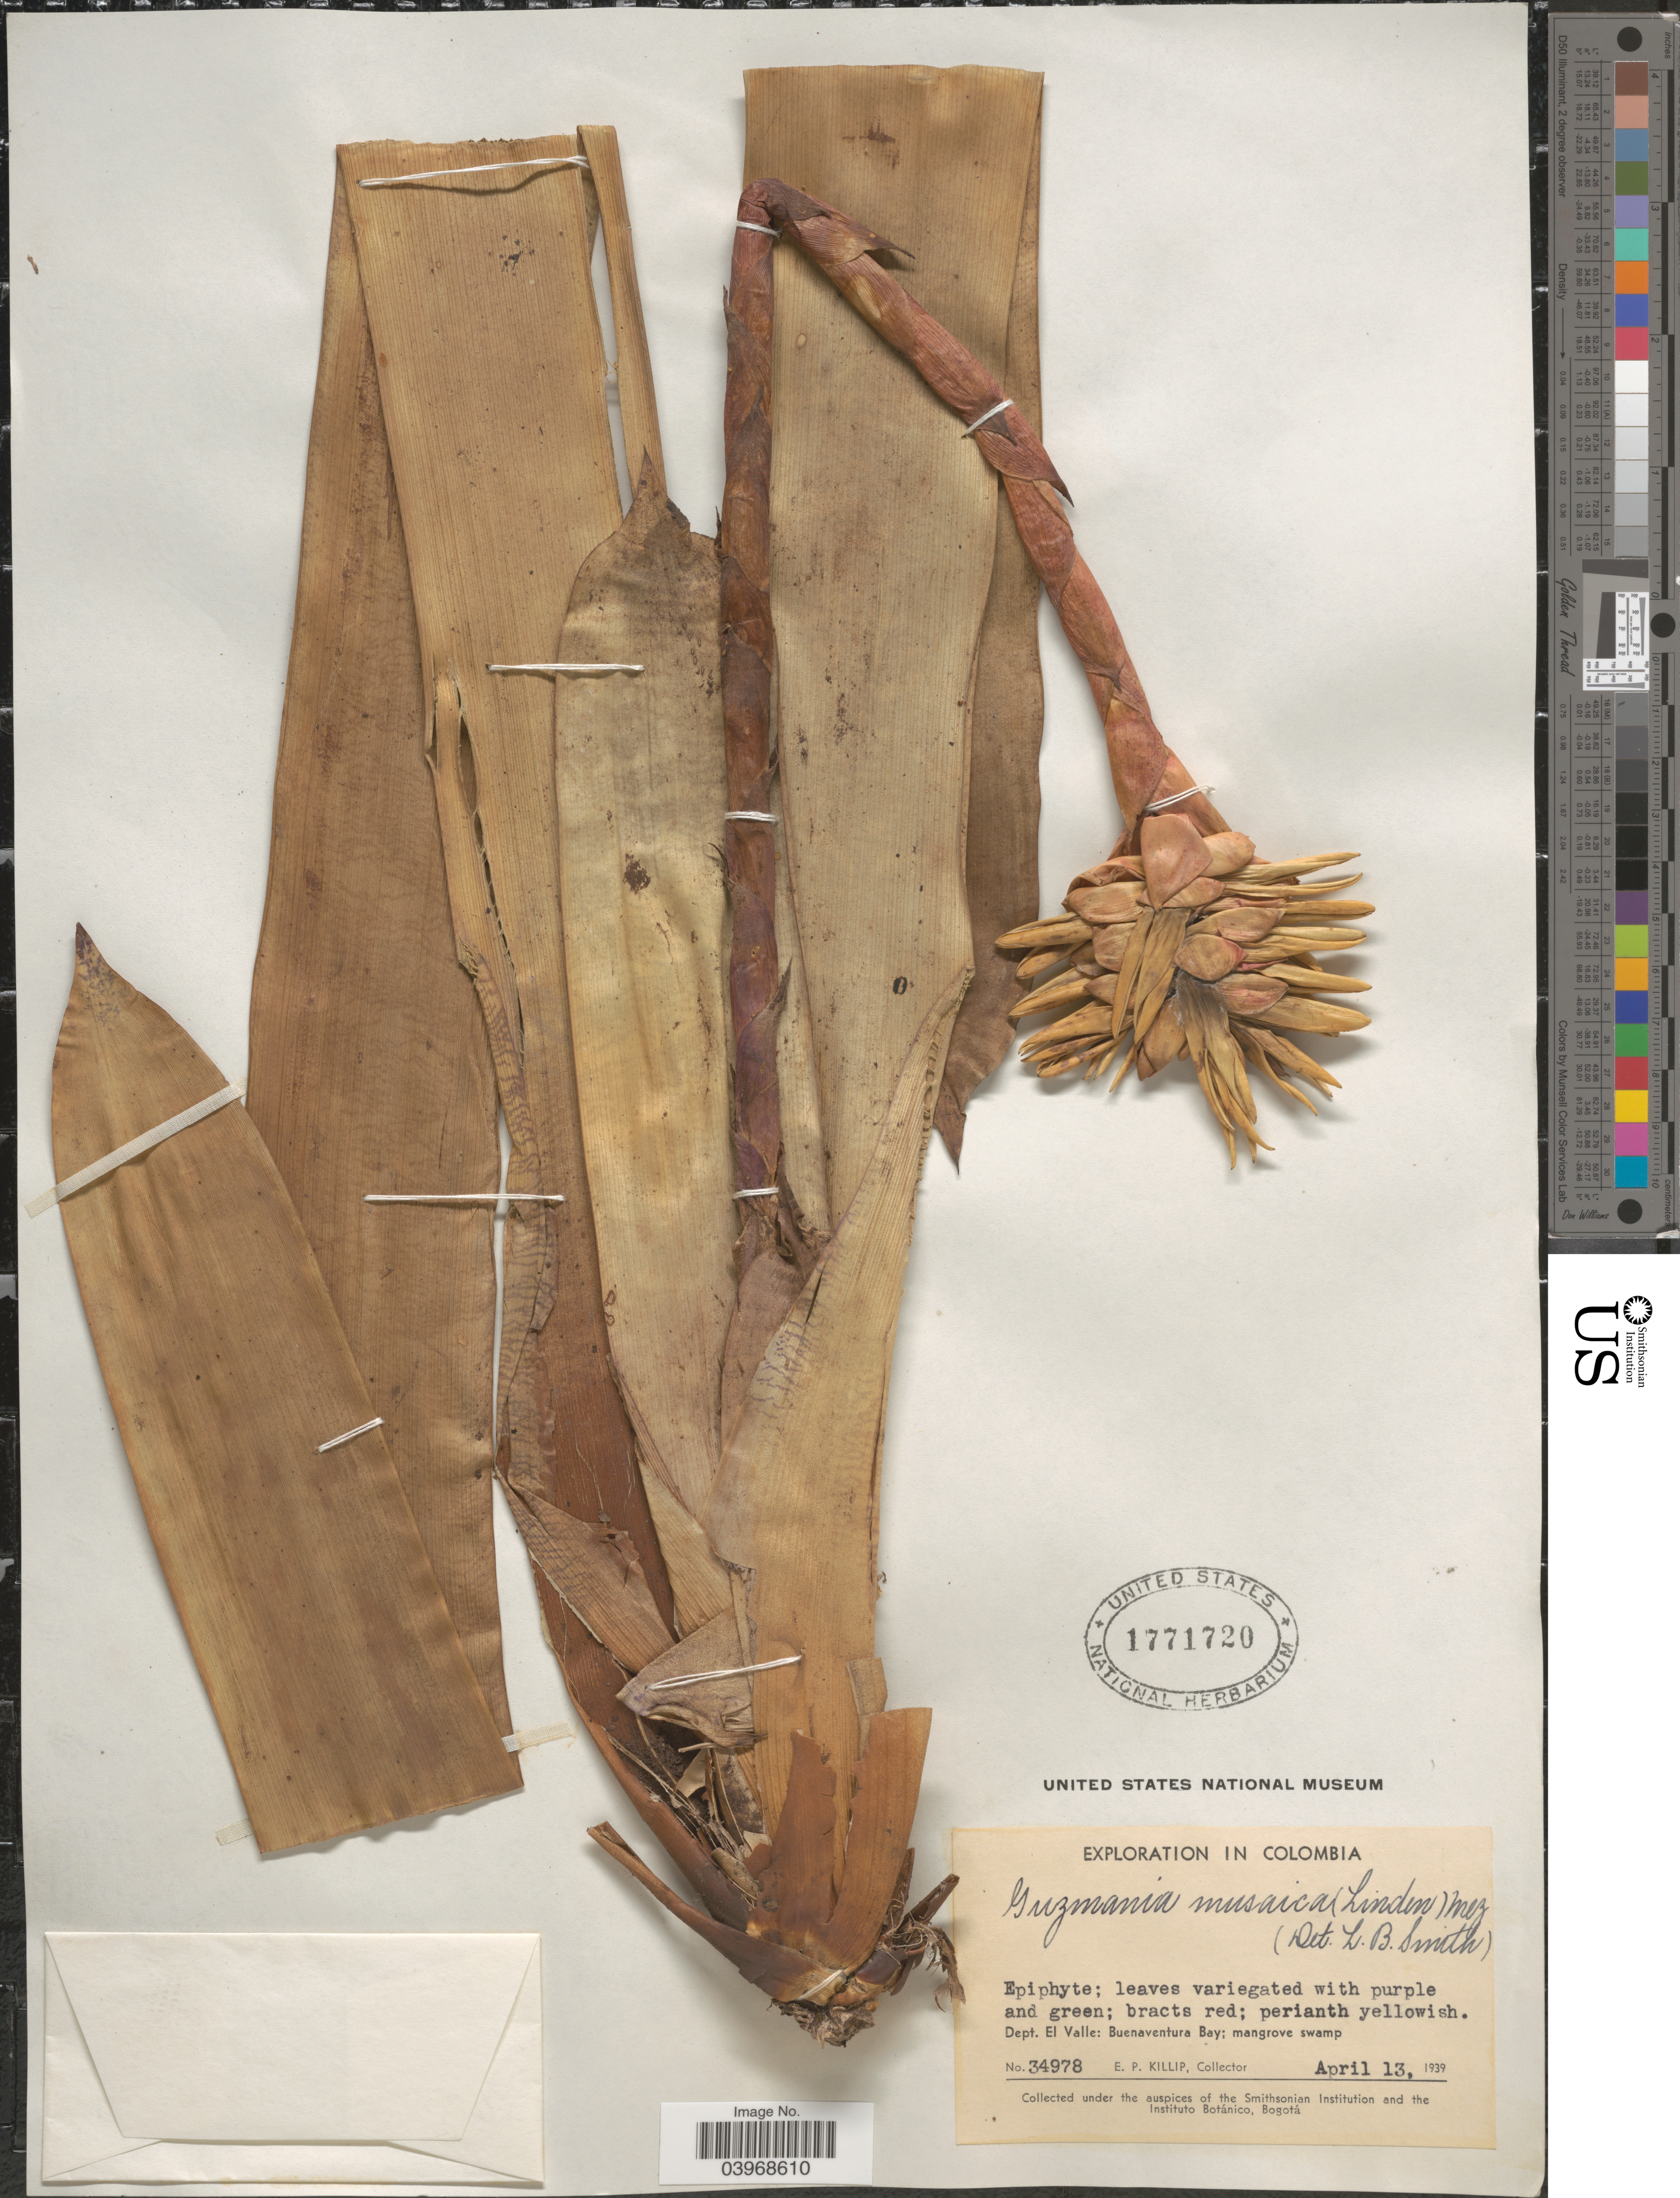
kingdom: Plantae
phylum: Tracheophyta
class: Liliopsida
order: Poales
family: Bromeliaceae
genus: Guzmania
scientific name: Guzmania musaica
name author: (Linden & André) Mez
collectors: E. P. Killip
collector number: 34978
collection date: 1939-04-13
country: Colombia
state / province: Valle del Cauca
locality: Dept. El Valle: Buenaventura Bay.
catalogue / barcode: US 1771720